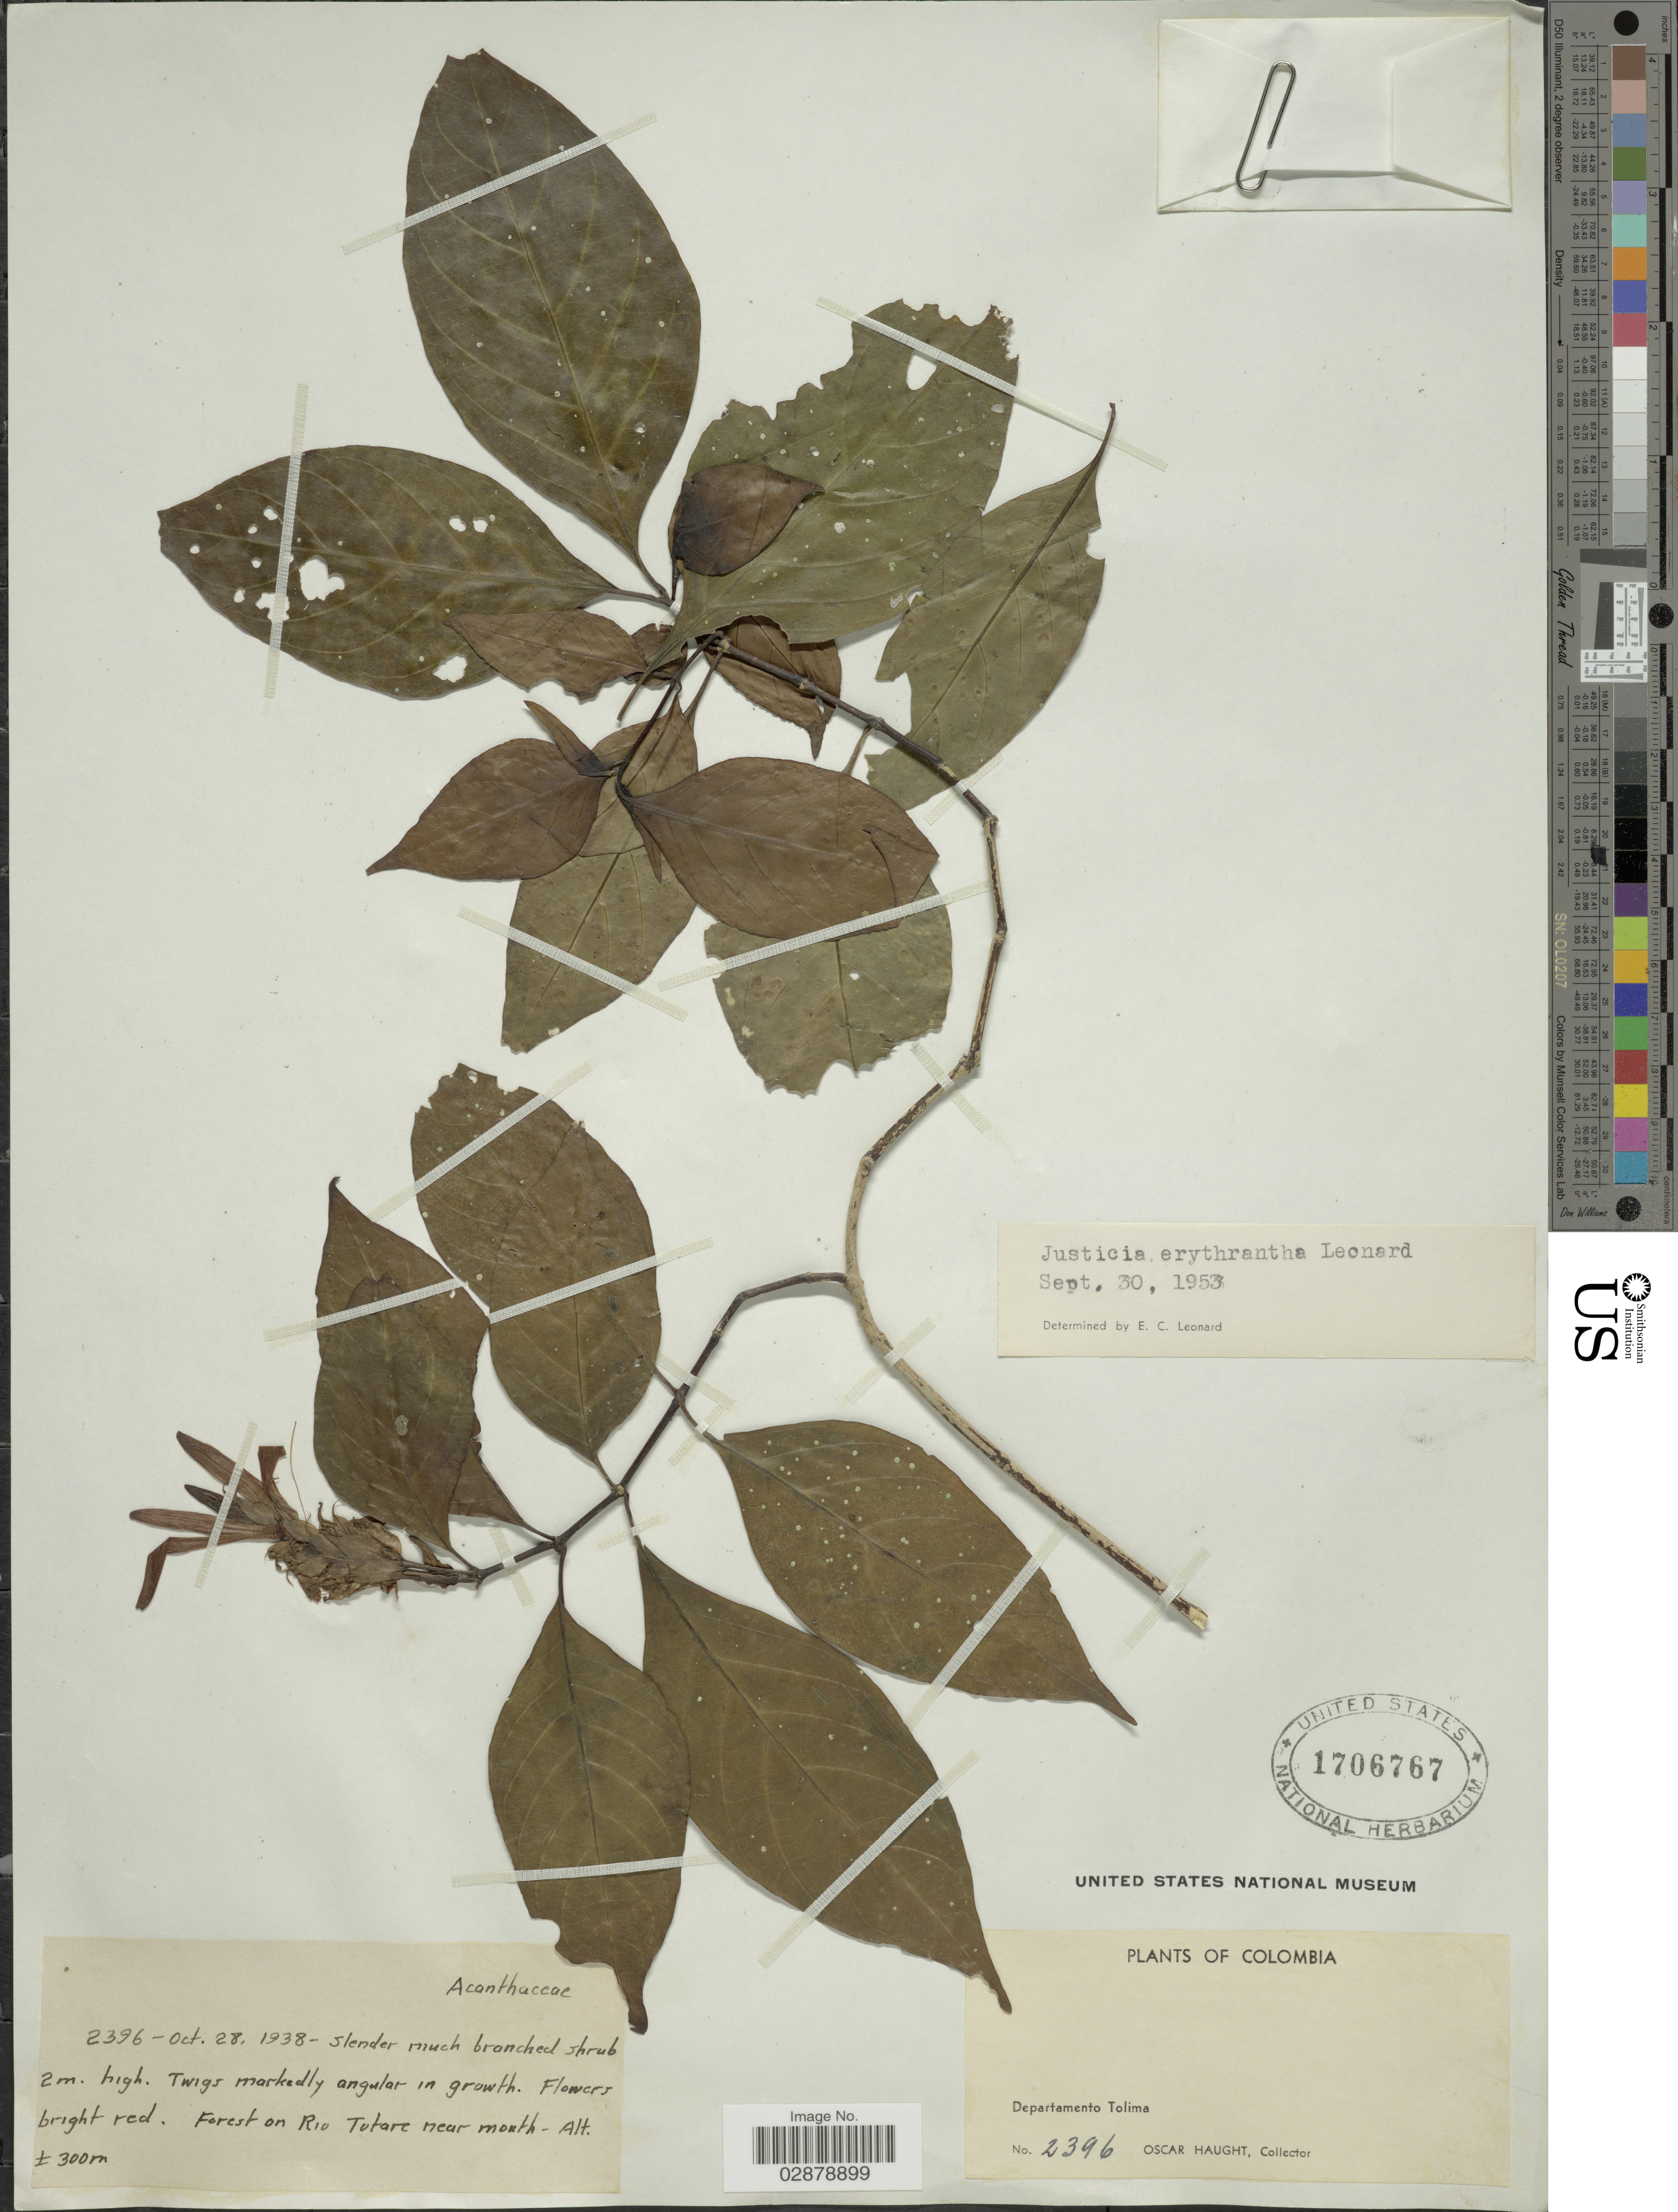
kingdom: Plantae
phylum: Tracheophyta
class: Magnoliopsida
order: Lamiales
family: Acanthaceae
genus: Justicia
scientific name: Justicia erythrantha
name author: Leonard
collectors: O. Haught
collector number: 2396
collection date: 1938-10-28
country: Colombia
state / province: Tolima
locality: Departamento Tolima. Forest on Rio Tutare near mouth.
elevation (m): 300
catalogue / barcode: US 1706767